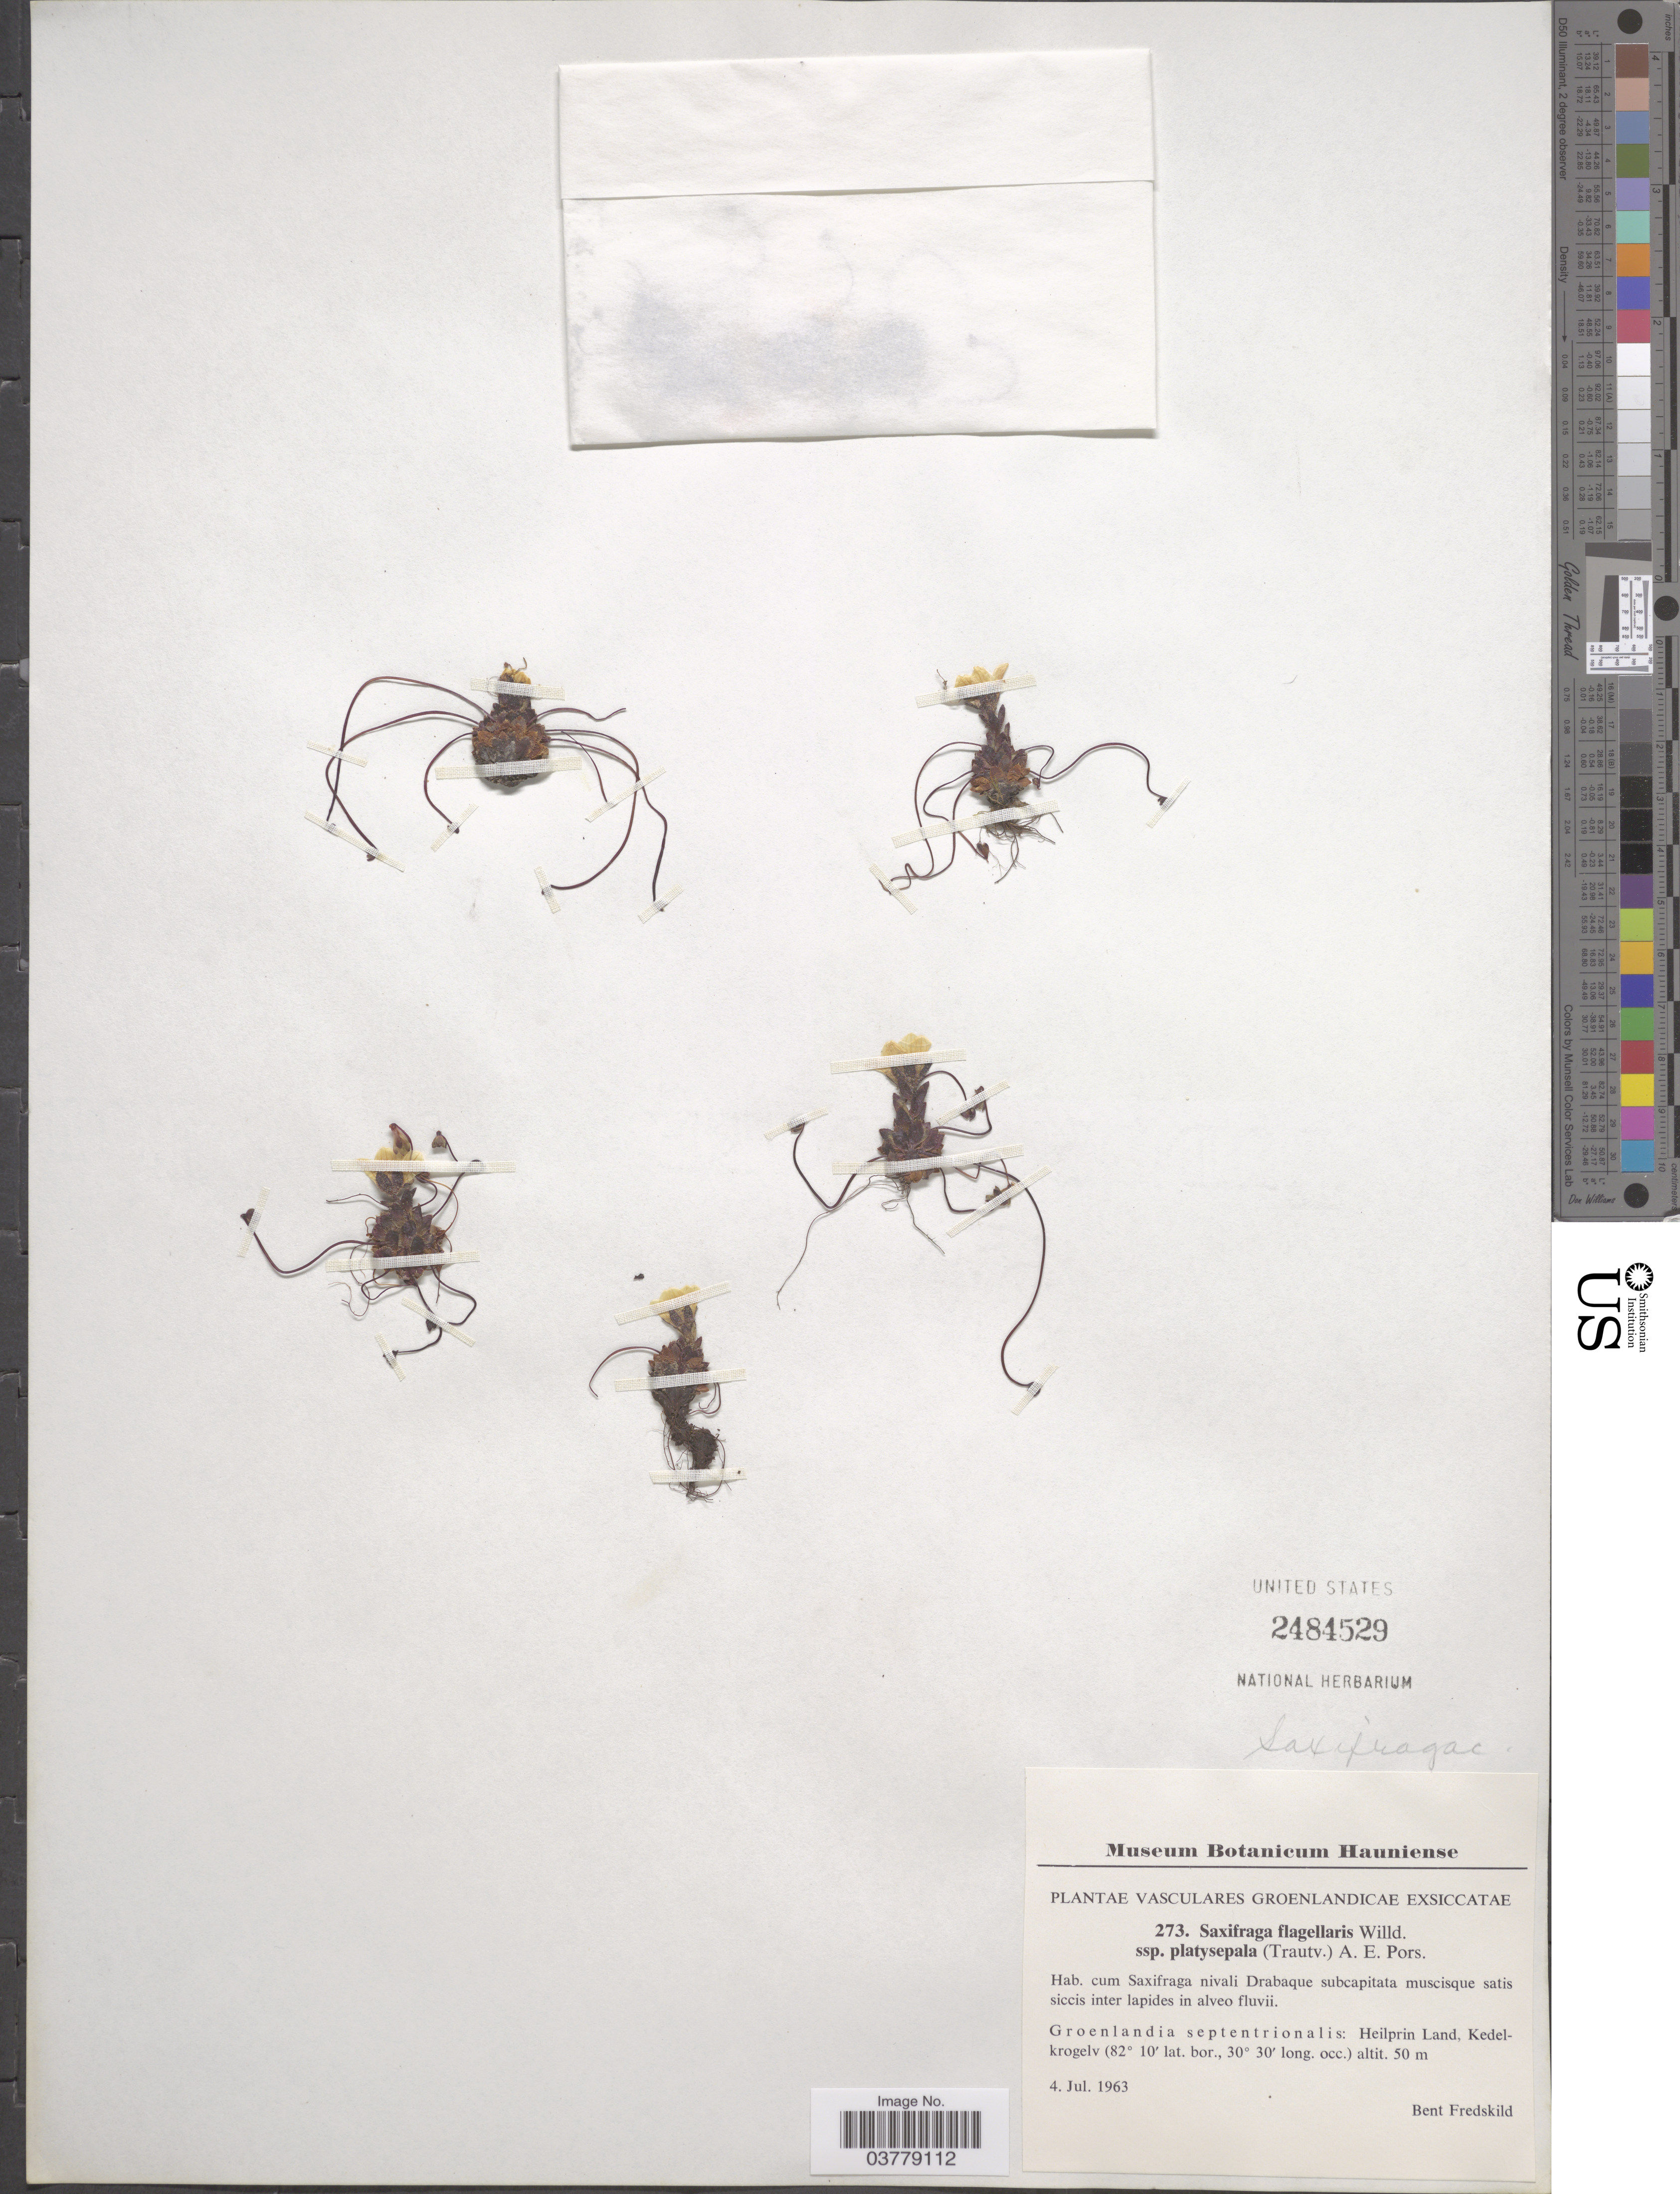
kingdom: Plantae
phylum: Tracheophyta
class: Magnoliopsida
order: Saxifragales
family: Saxifragaceae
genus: Saxifraga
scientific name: Saxifraga flagellaris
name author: Willd. ex Sternb.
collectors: B. Fredskild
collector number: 273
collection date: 1963-07-04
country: Greenland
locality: Vasculares Groenlandicae. Groenlandia septentrionalis: Heilprin Land, Kedelkrogelv.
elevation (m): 50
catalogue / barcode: US 2484529